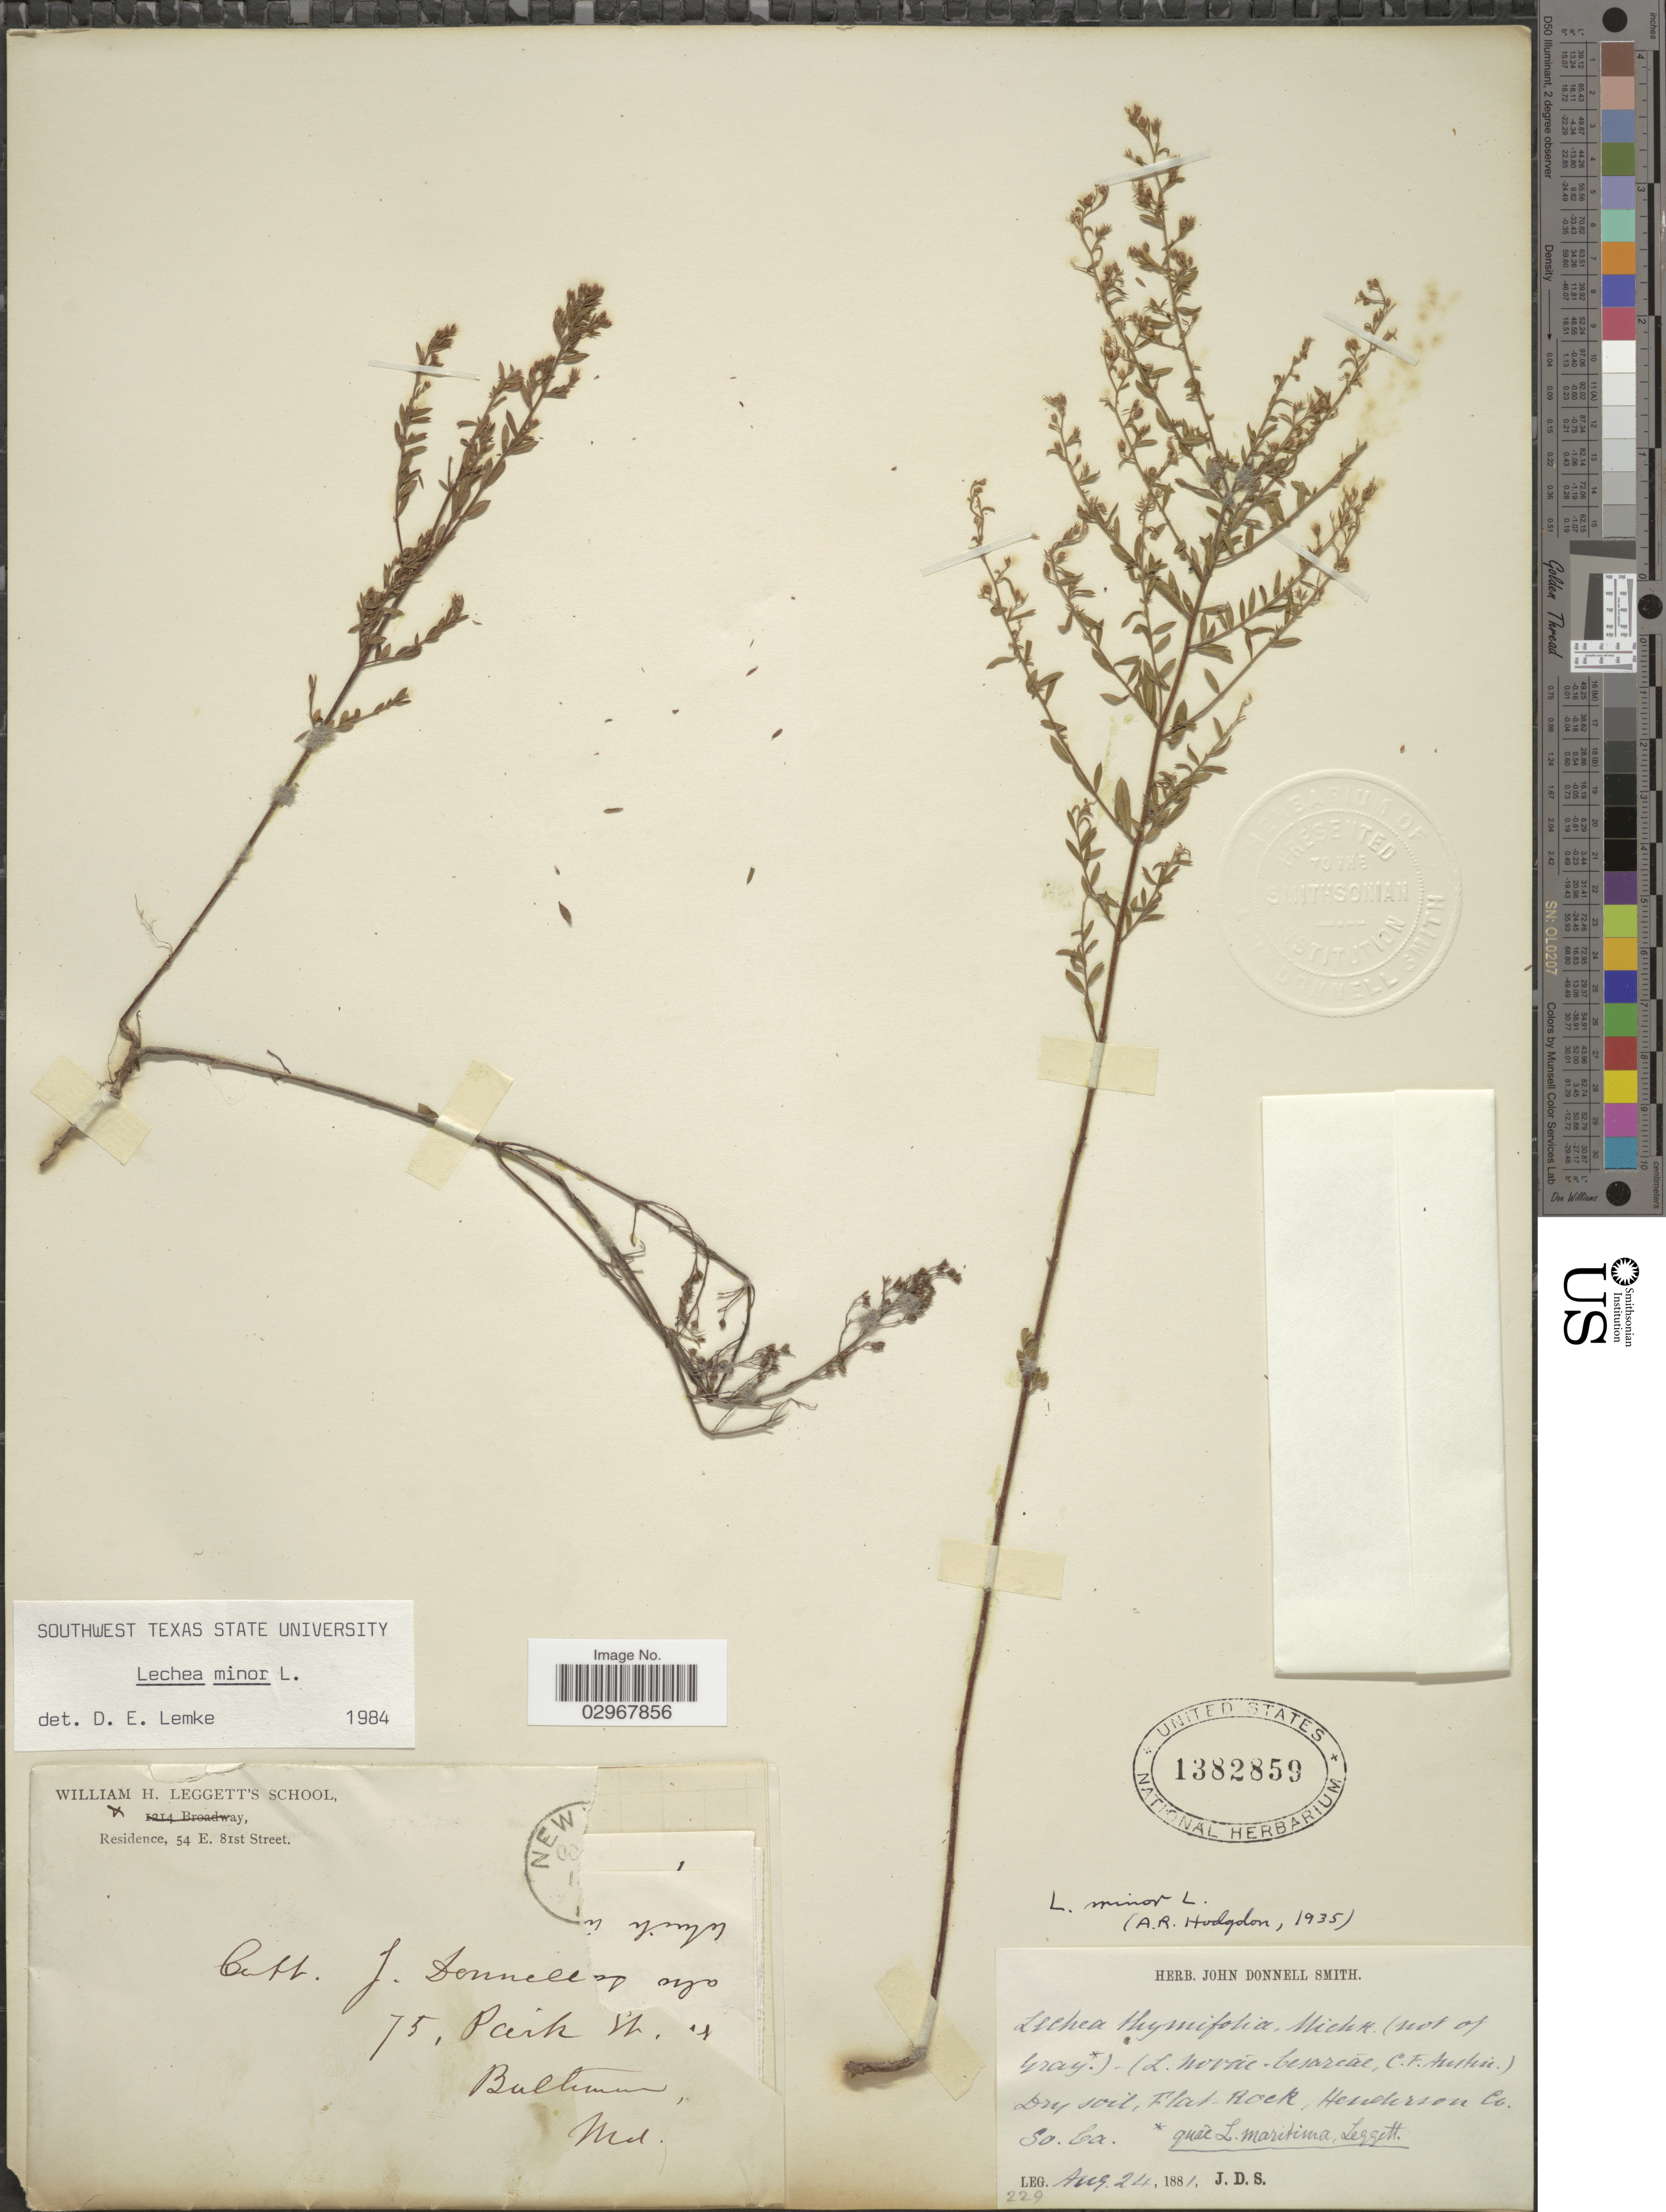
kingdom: Plantae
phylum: Tracheophyta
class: Magnoliopsida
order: Malvales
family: Cistaceae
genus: Lechea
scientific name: Lechea minor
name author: L.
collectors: J. Donnell Smith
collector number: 229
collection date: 1881-08-24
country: United States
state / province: South Carolina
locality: Dry soil, Flat-Rock, Henderson Co.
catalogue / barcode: US 1382859